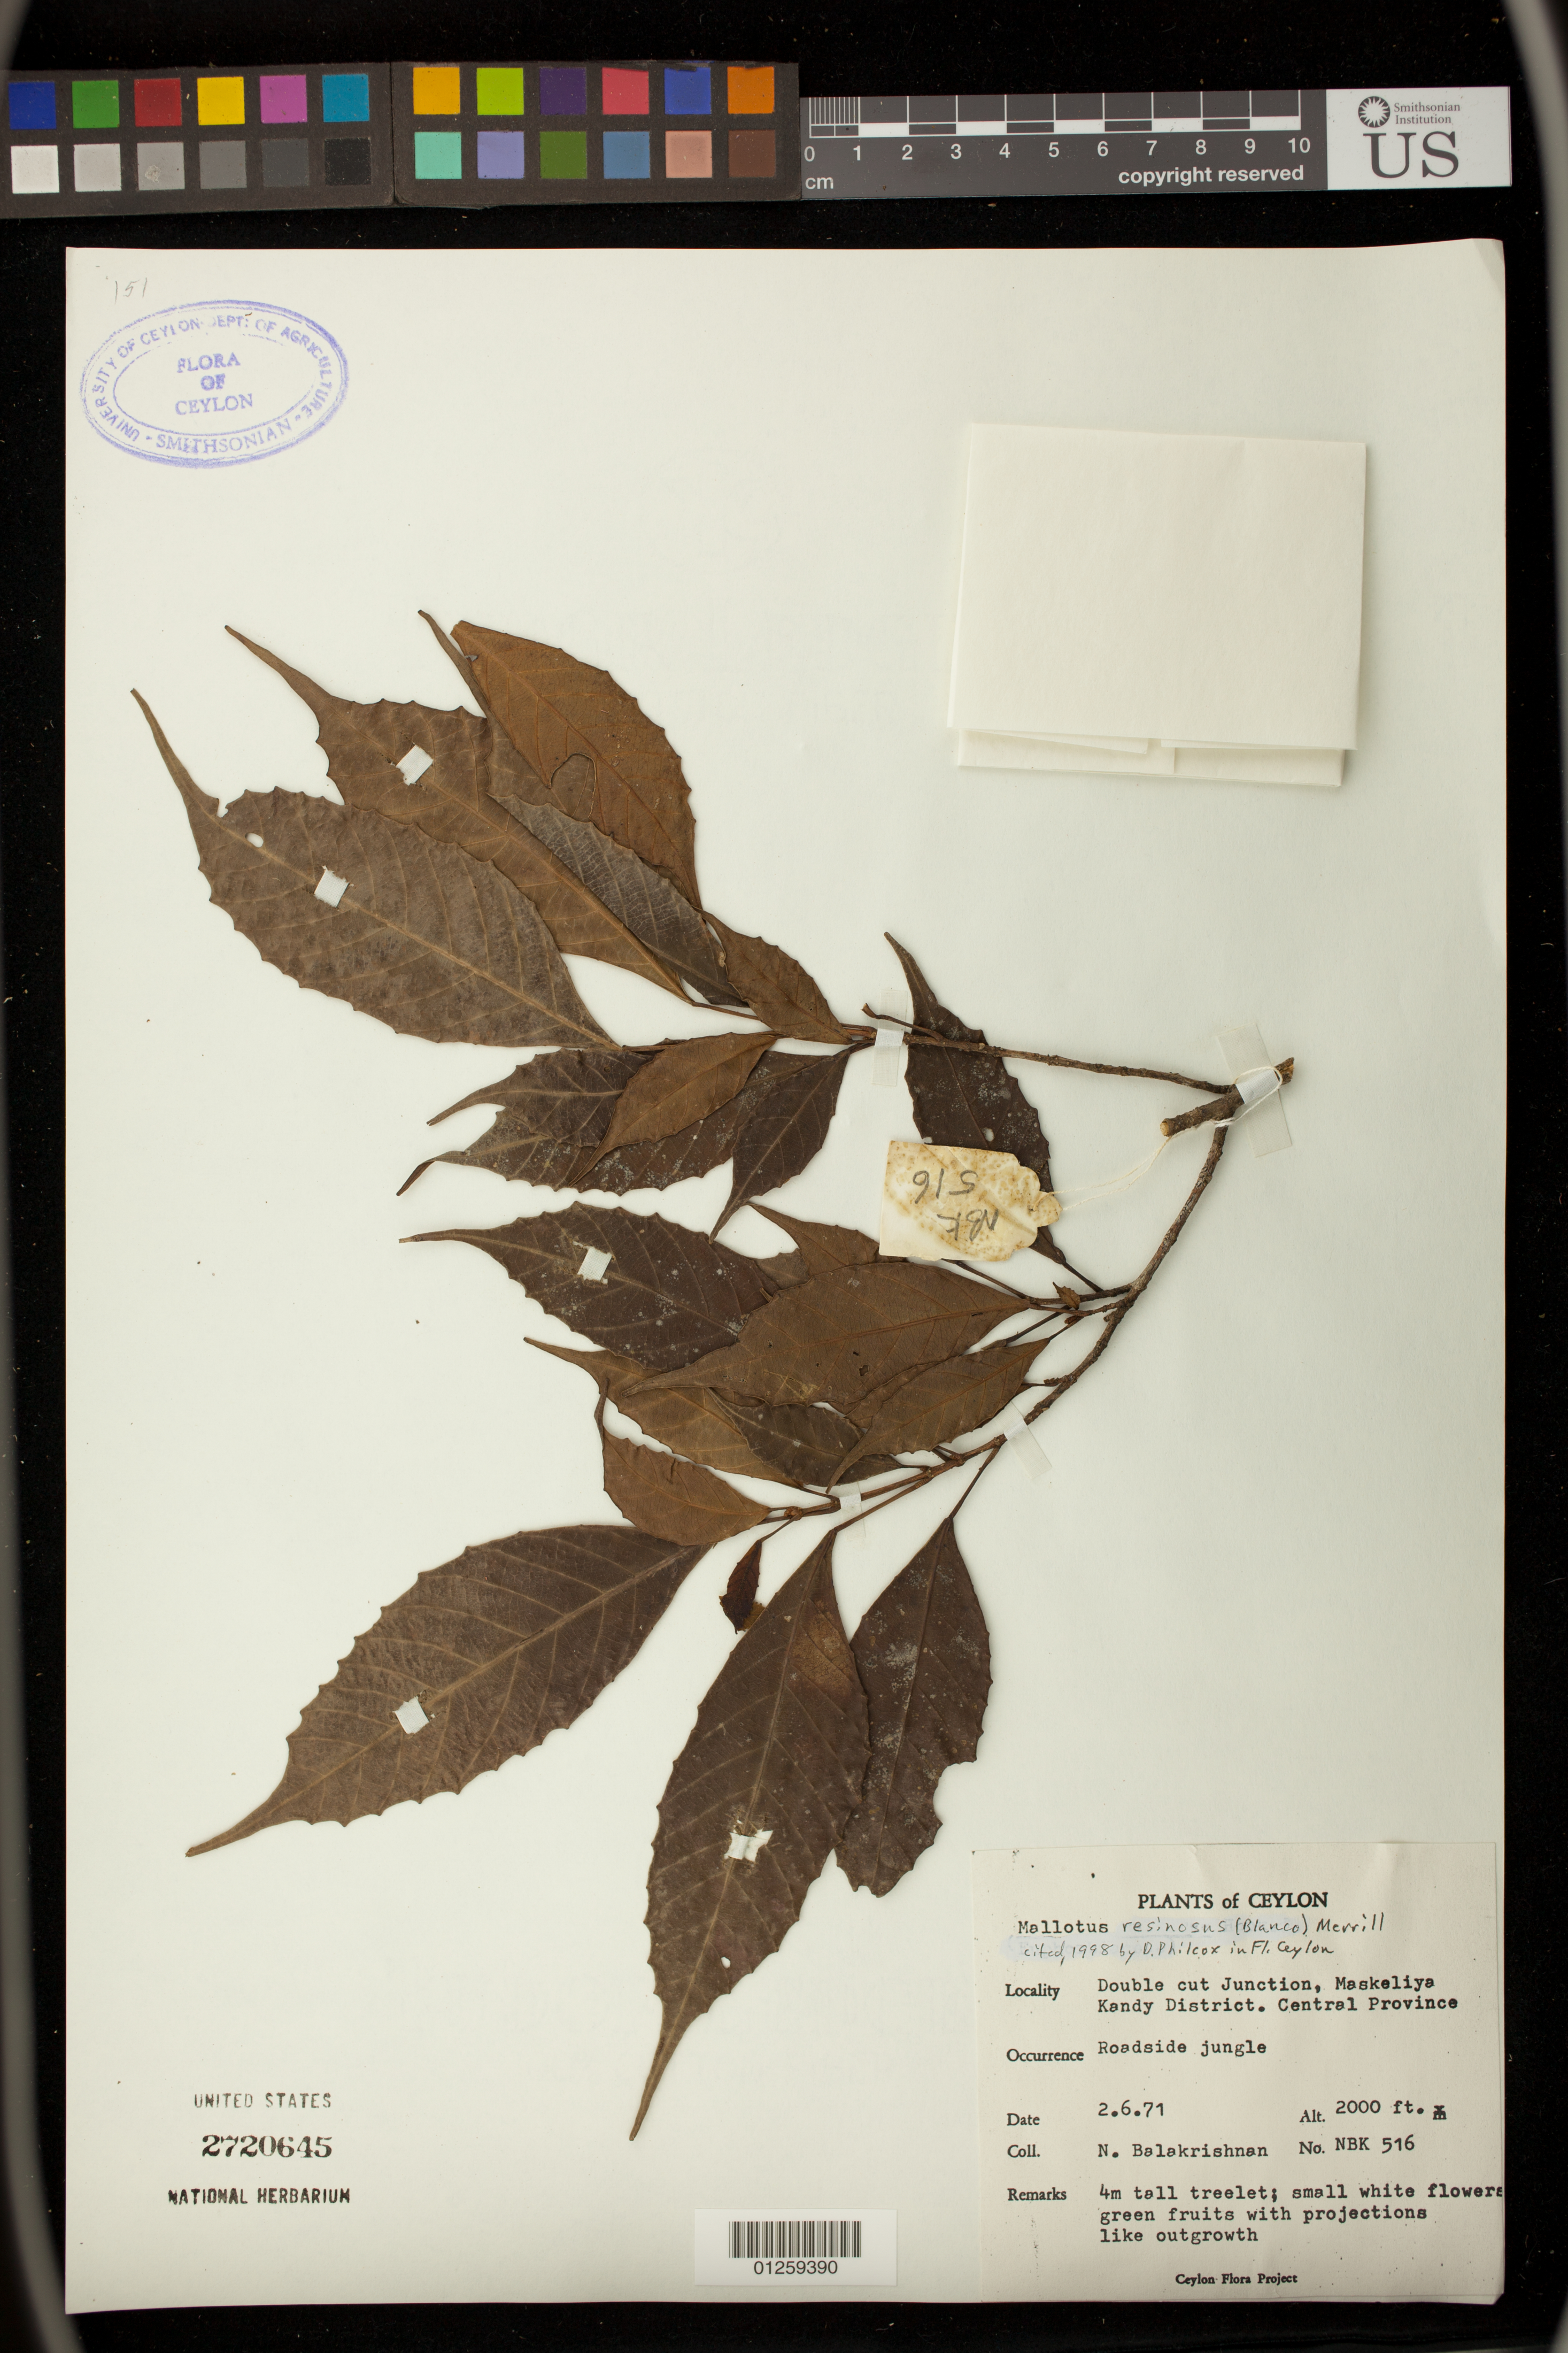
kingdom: Plantae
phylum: Tracheophyta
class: Magnoliopsida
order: Malpighiales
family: Euphorbiaceae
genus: Mallotus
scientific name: Mallotus resinosus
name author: (Blanco) Merr.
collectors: N. Balakrishnan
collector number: NBK 516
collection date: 1971-06-02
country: Sri Lanka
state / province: Central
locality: Double cut Junction, Maskeliya Kandy District.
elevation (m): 610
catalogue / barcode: US 2720645